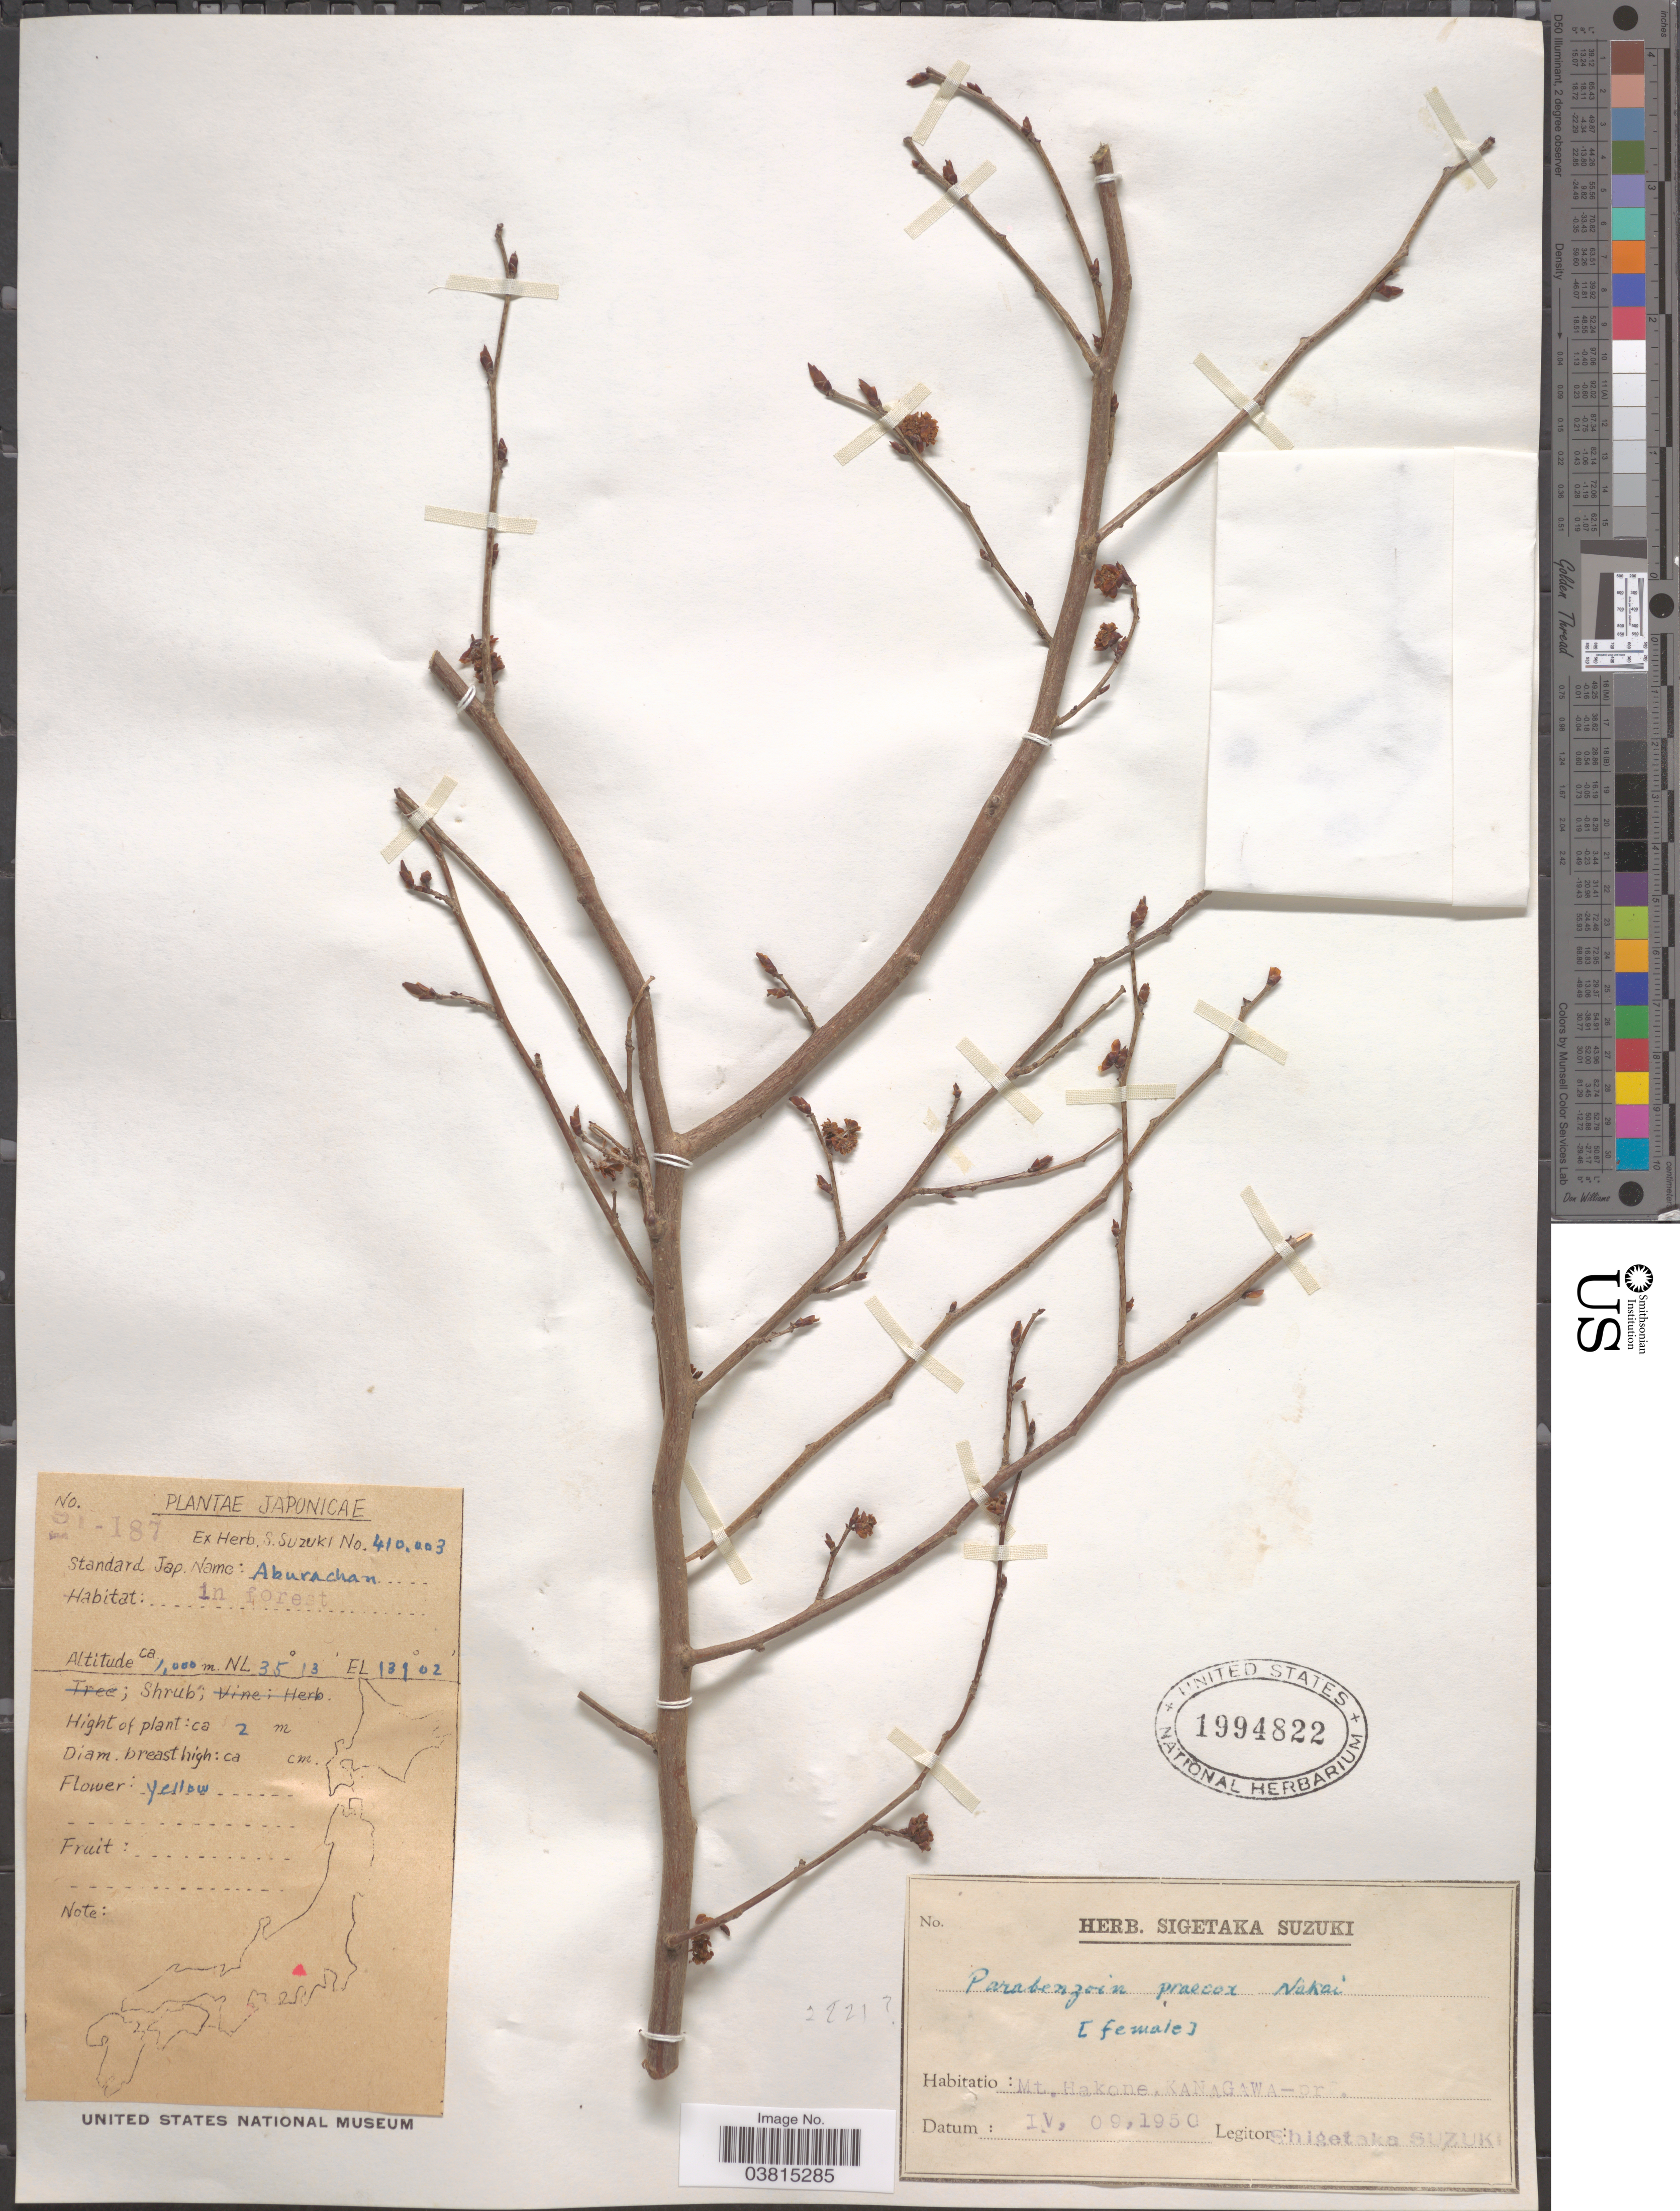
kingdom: Plantae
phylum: Tracheophyta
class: Magnoliopsida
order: Laurales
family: Lauraceae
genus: Lindera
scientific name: Lindera praecox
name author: (Siebold & Zucc.) Blume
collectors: S. Suzuki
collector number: SI-187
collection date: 1950-04-09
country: Japan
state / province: Kanagawa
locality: Mt. Hakone, Kanagawa-pr.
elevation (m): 1000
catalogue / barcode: US 1994822